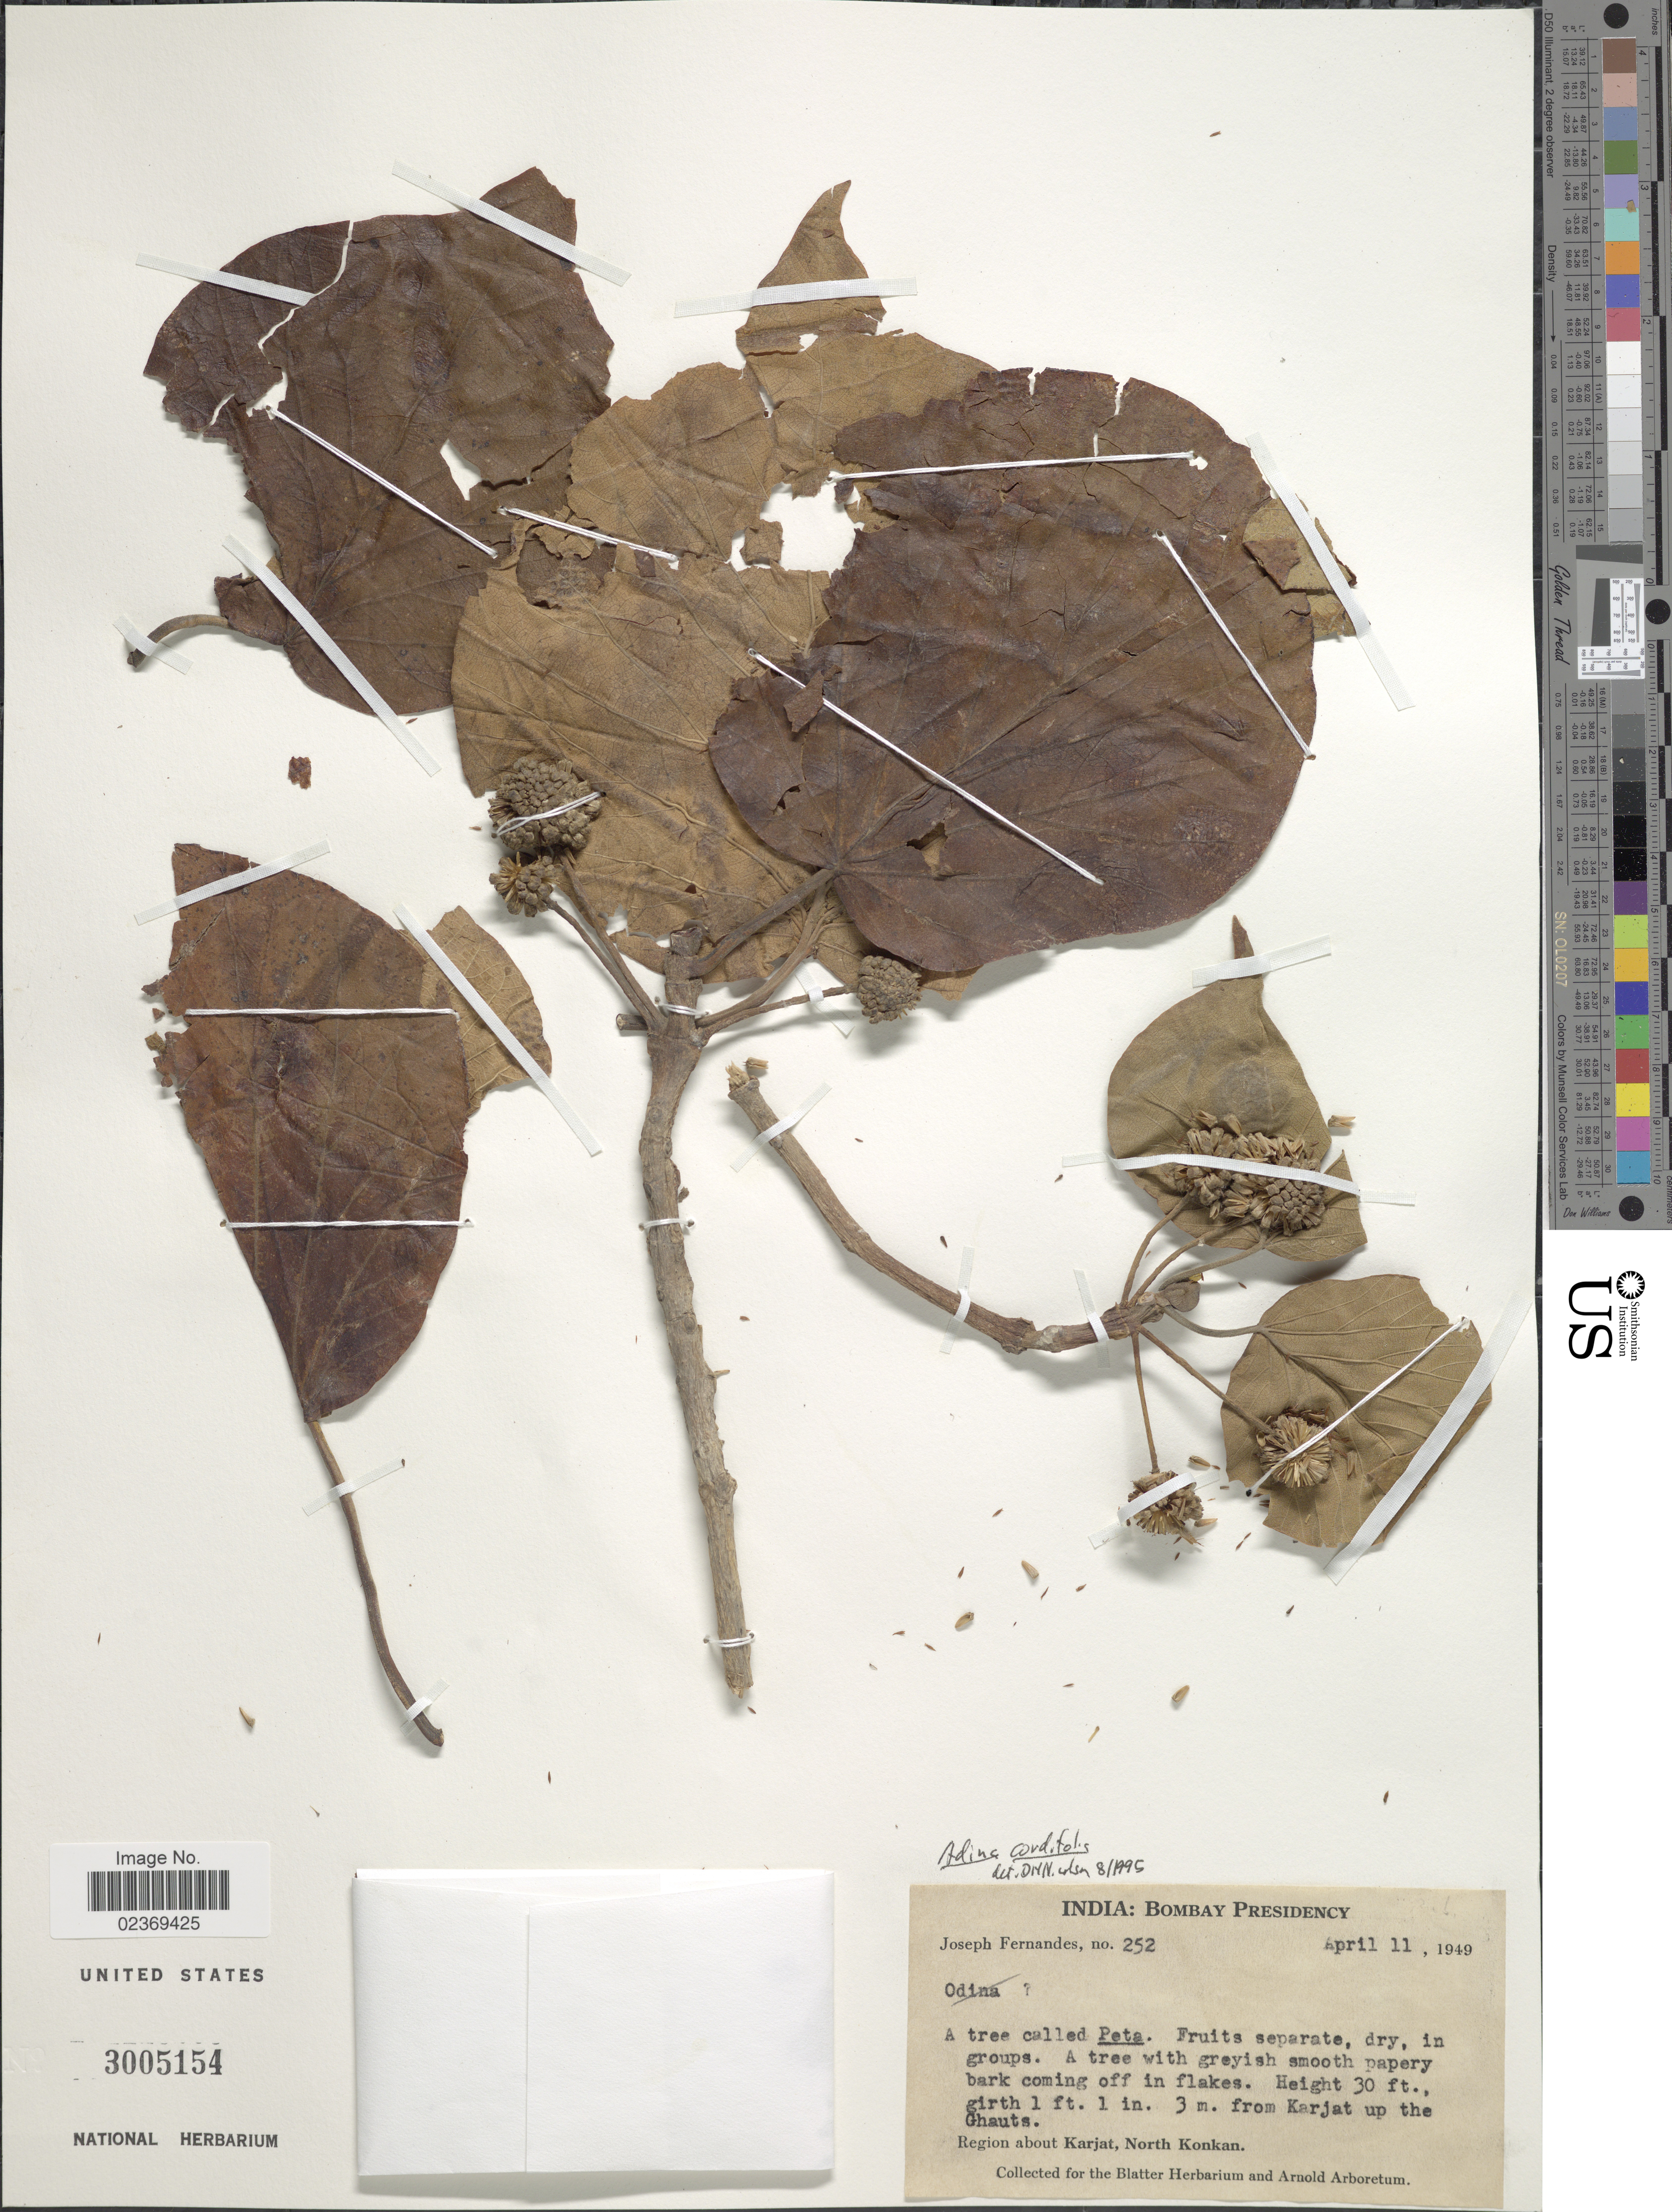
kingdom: Plantae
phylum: Tracheophyta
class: Magnoliopsida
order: Gentianales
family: Rubiaceae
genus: Adina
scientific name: Adina cordifolia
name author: (Roxb.) Hook. f. & Benth.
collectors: J. Fernandes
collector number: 252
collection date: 1949-04-11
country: India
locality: Bombay Presidency, Region about Karjat, North Konkan, from Karjat up to the Ghauts.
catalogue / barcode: US 3005154